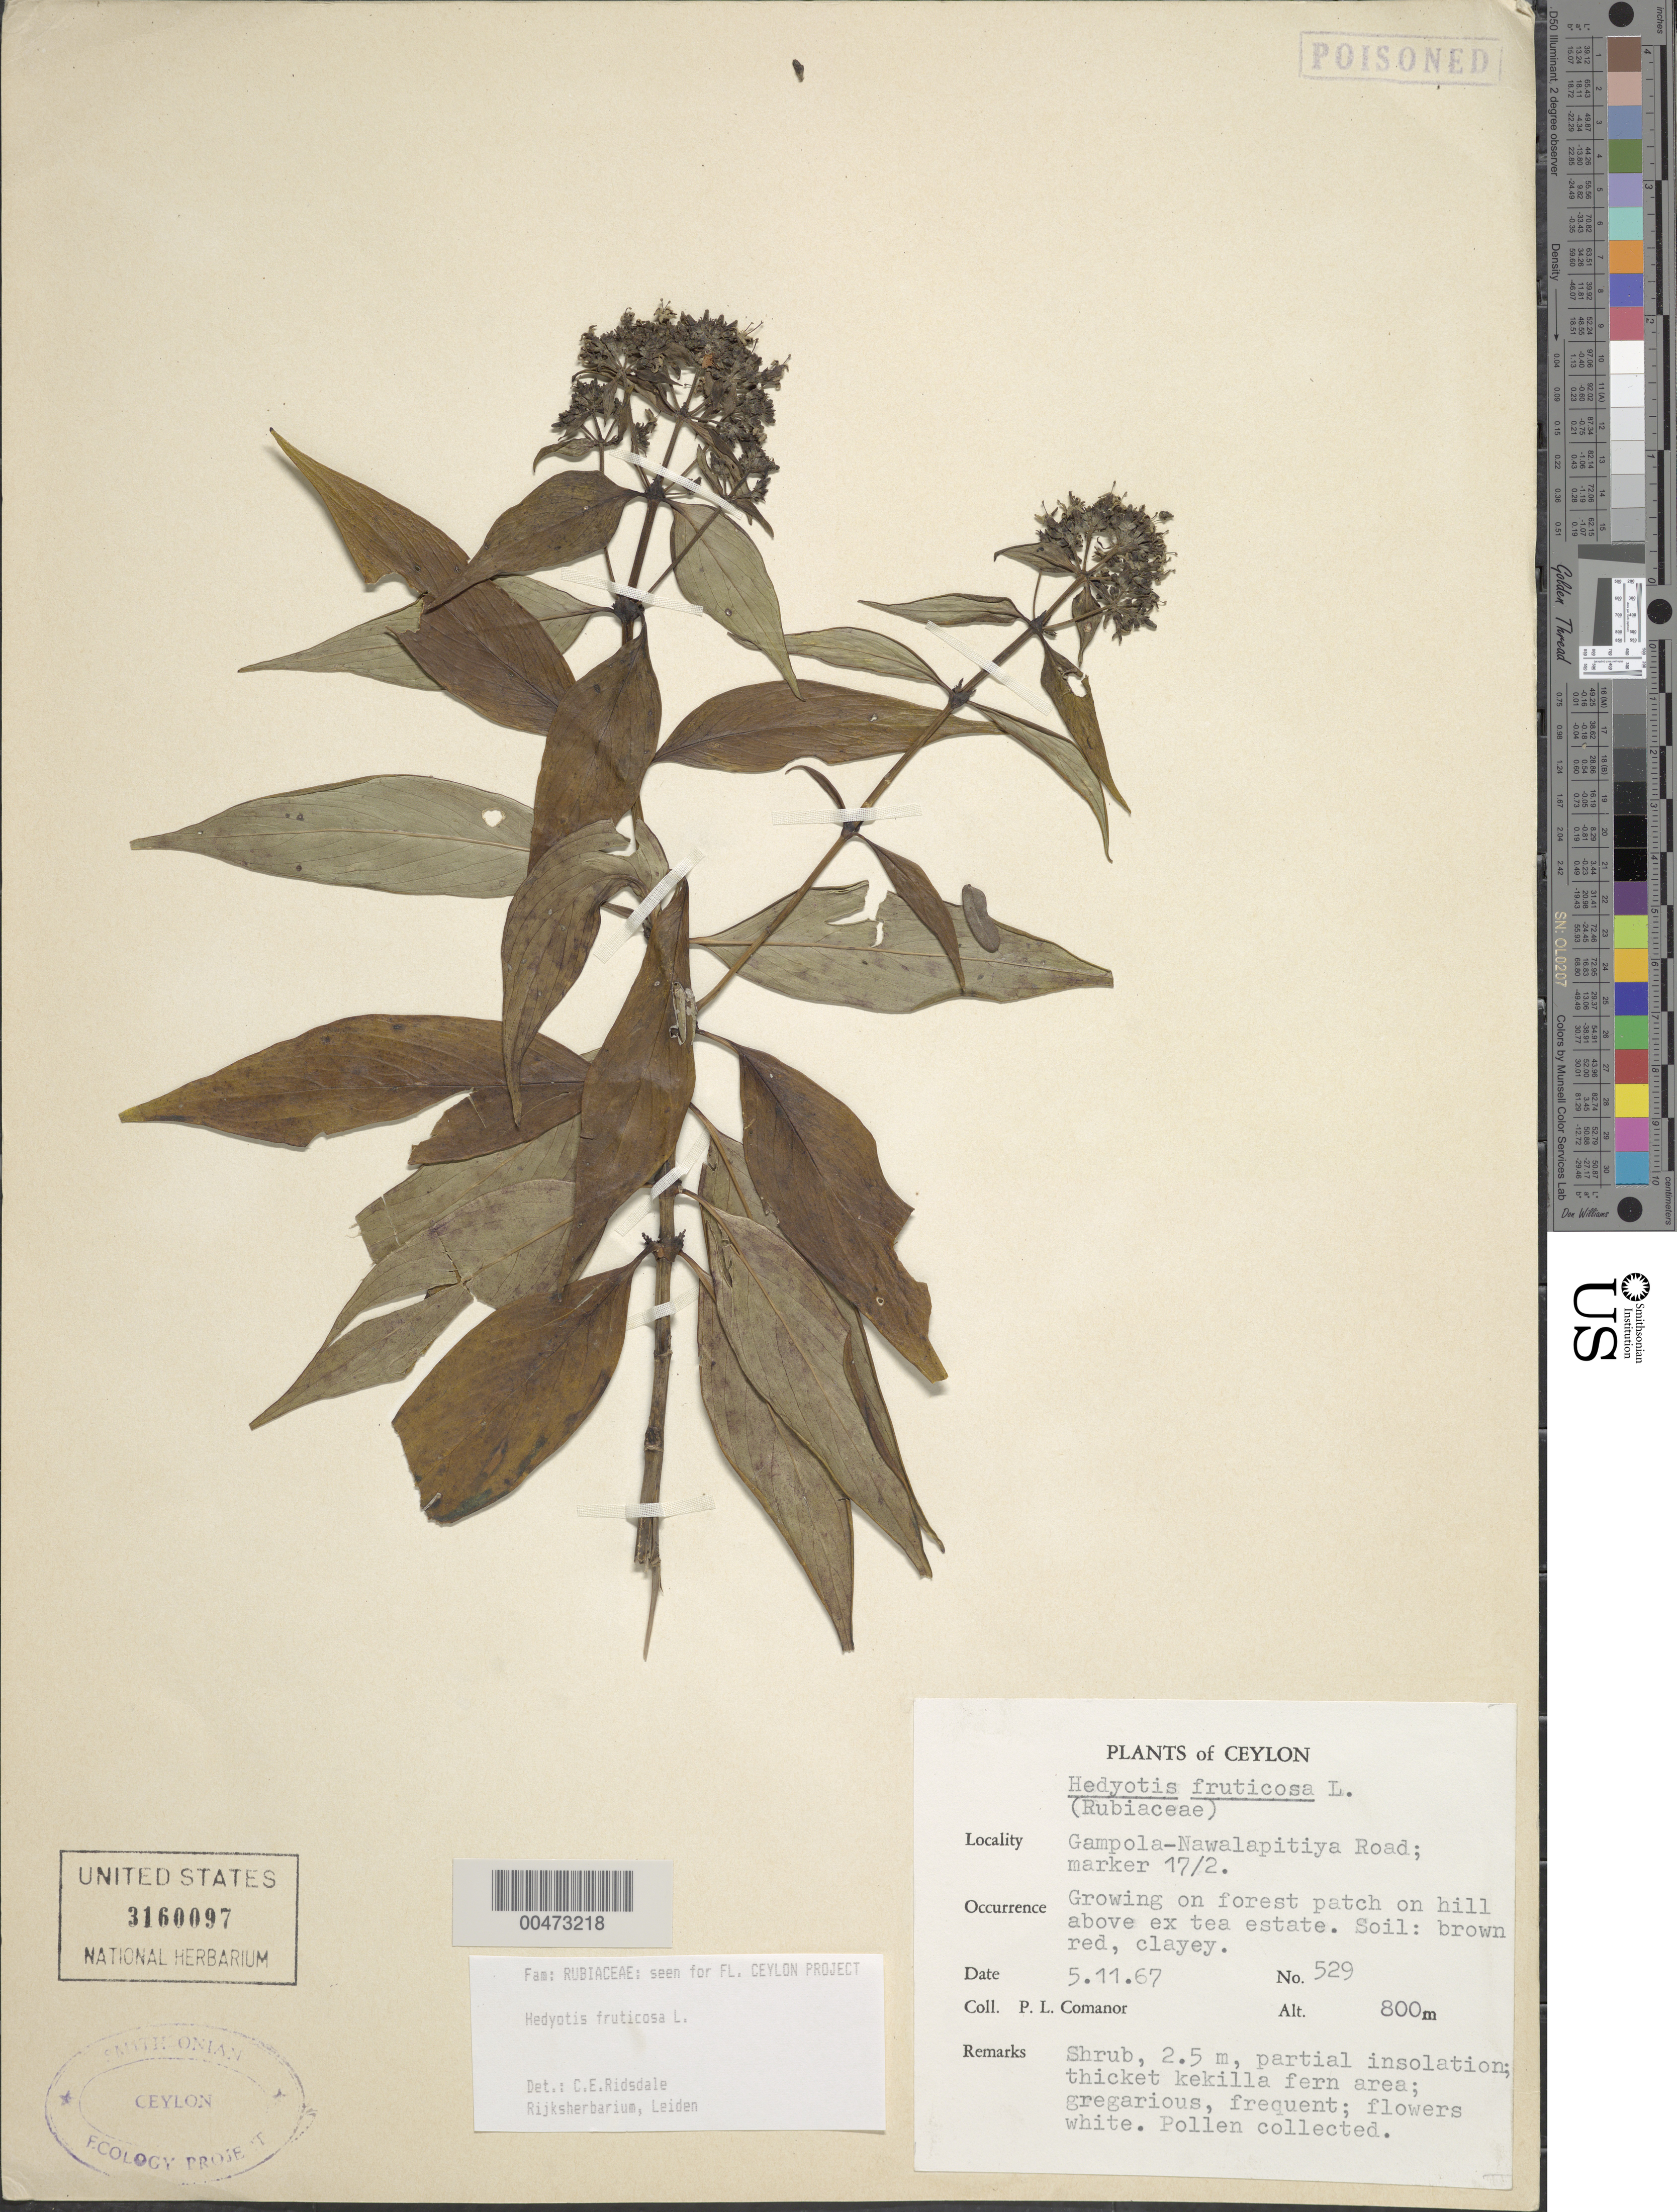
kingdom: Plantae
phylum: Tracheophyta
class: Magnoliopsida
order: Gentianales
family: Rubiaceae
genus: Hedyotis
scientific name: Hedyotis fruticosa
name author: L.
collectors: P. Comanor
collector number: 529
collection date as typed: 05 Nov 1967 or 11 May 1967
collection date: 1967-05-11 or 1967-11-05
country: Sri Lanka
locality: Gampola-Nawalapitiya Rd, marker 17/2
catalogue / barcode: US 3160097